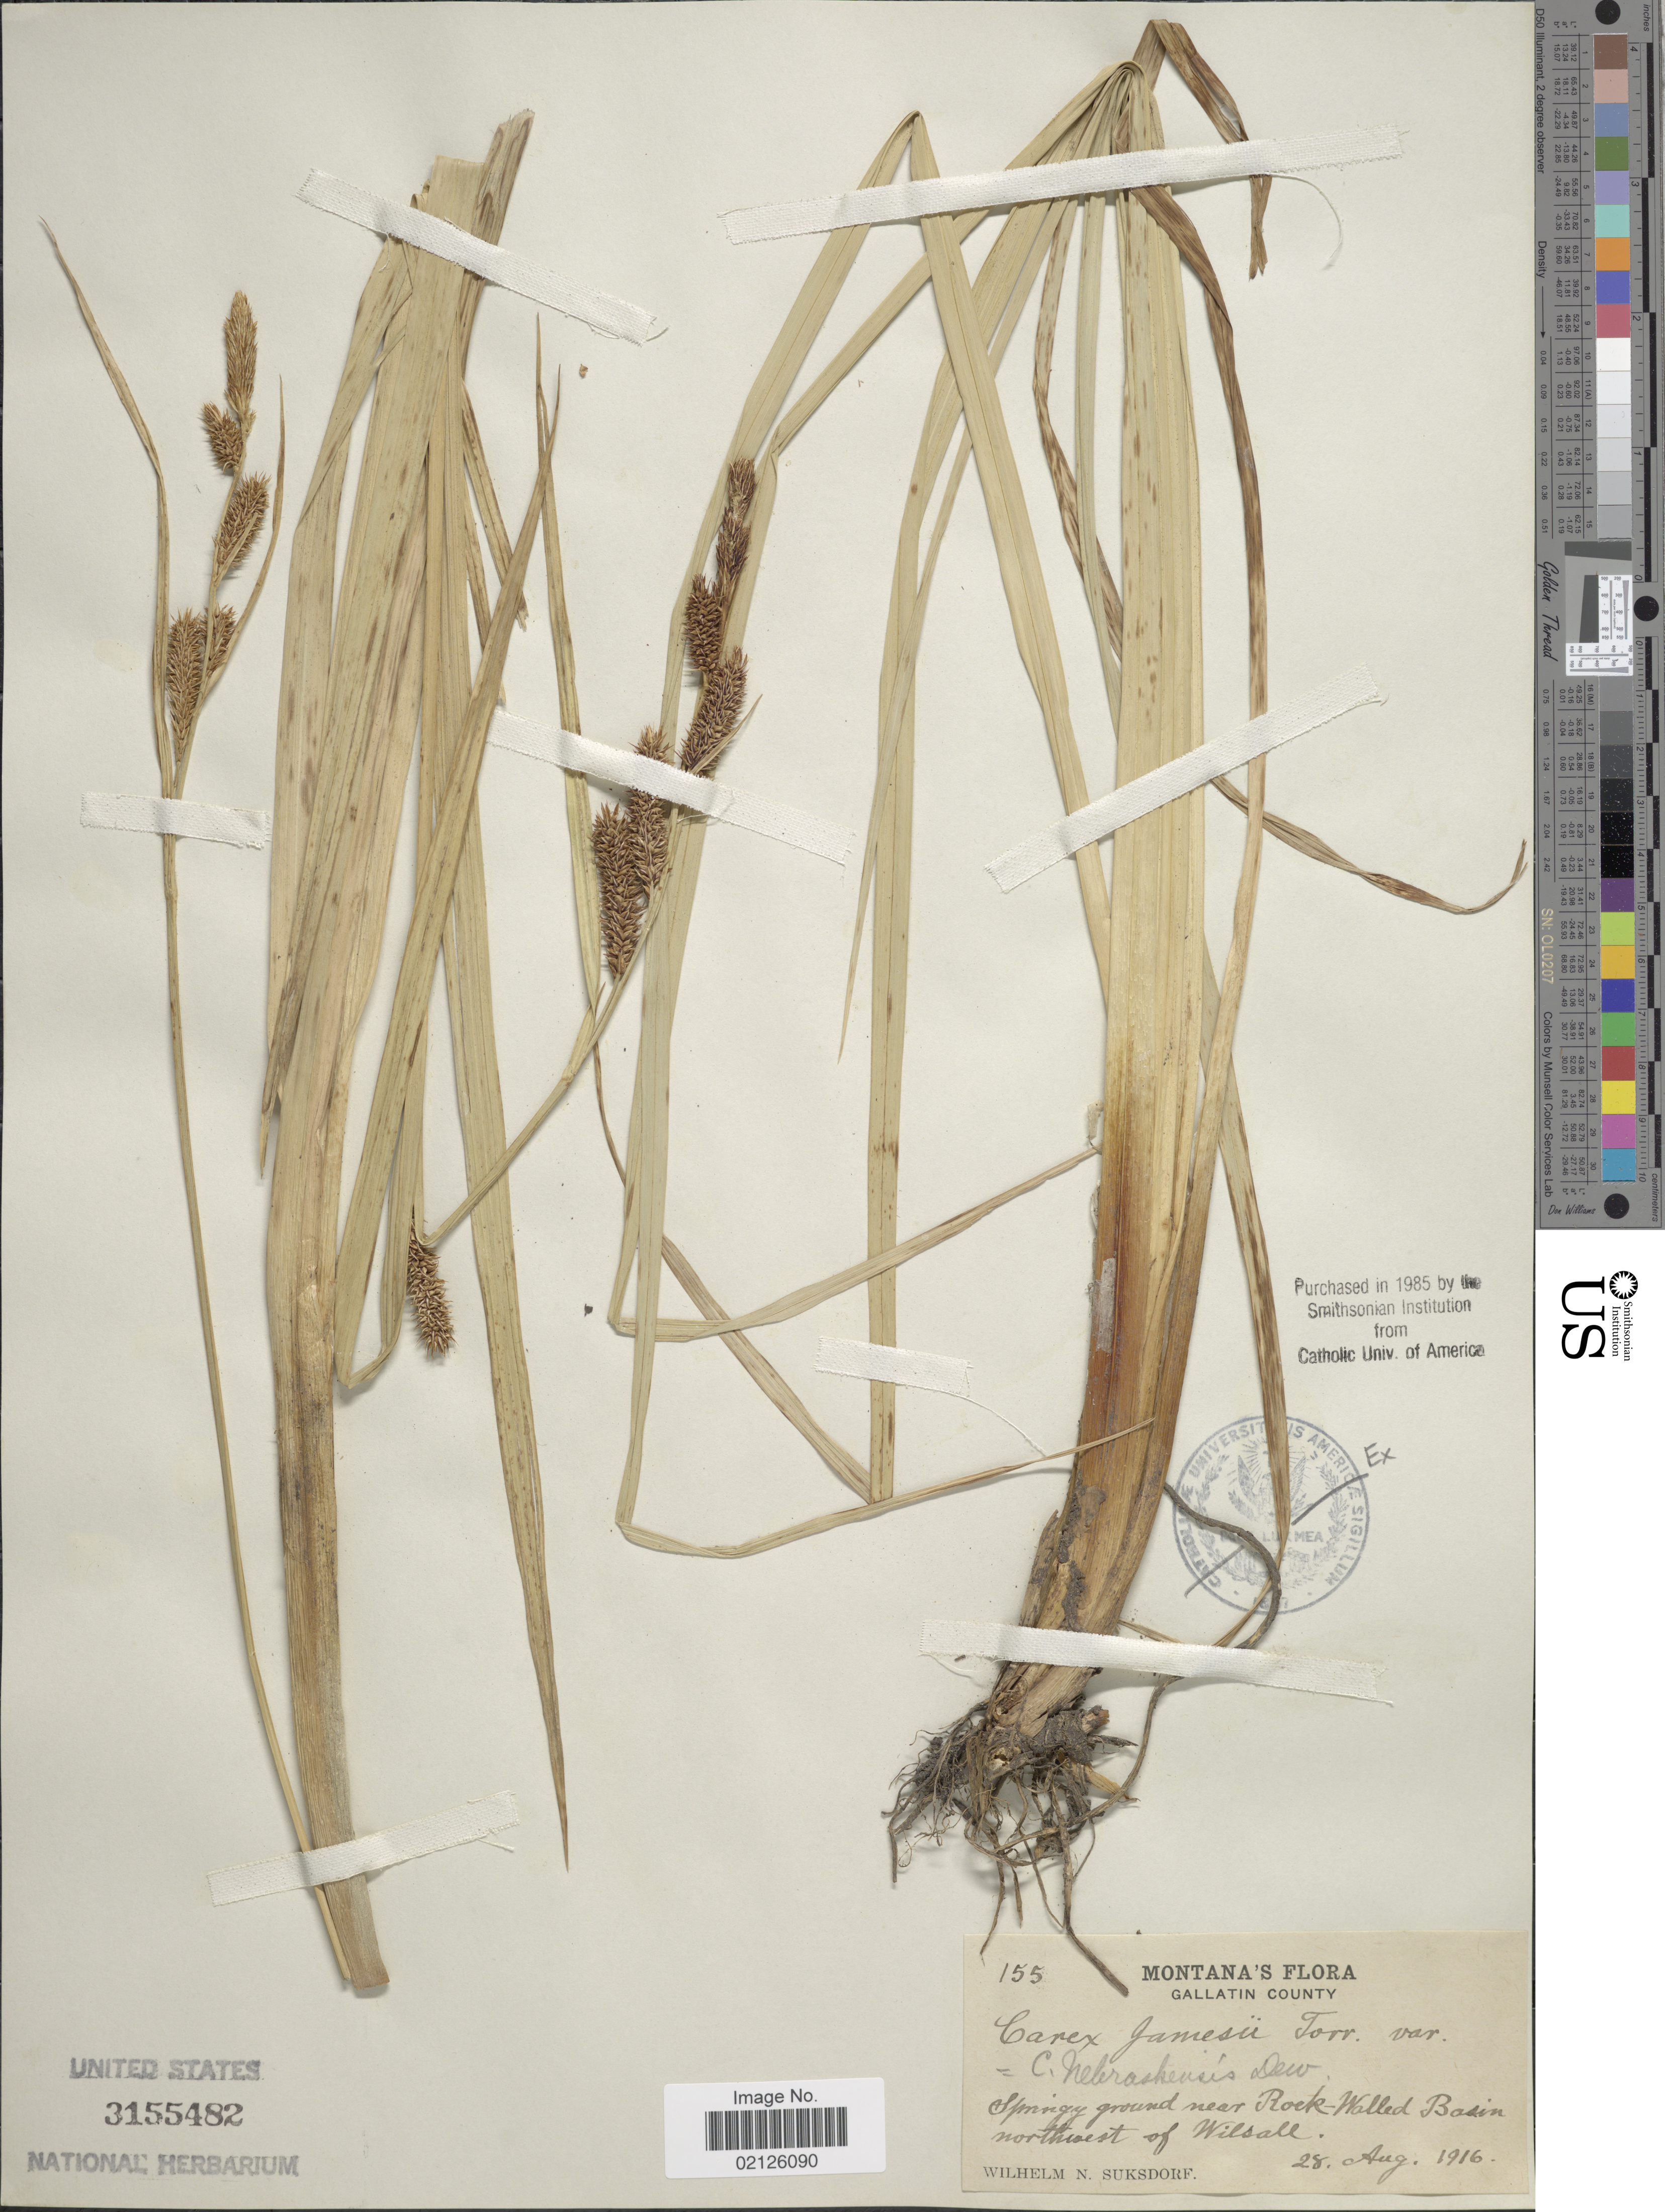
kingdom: Plantae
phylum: Tracheophyta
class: Liliopsida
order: Poales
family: Cyperaceae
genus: Carex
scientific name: Carex nebrascensis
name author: Dewey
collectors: W. N. Suksdorf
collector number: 155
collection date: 1916-08-28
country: United States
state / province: Montana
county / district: Park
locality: Springy ground near Rock-Walled Basin NE of Wilsall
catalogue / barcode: US 3155482